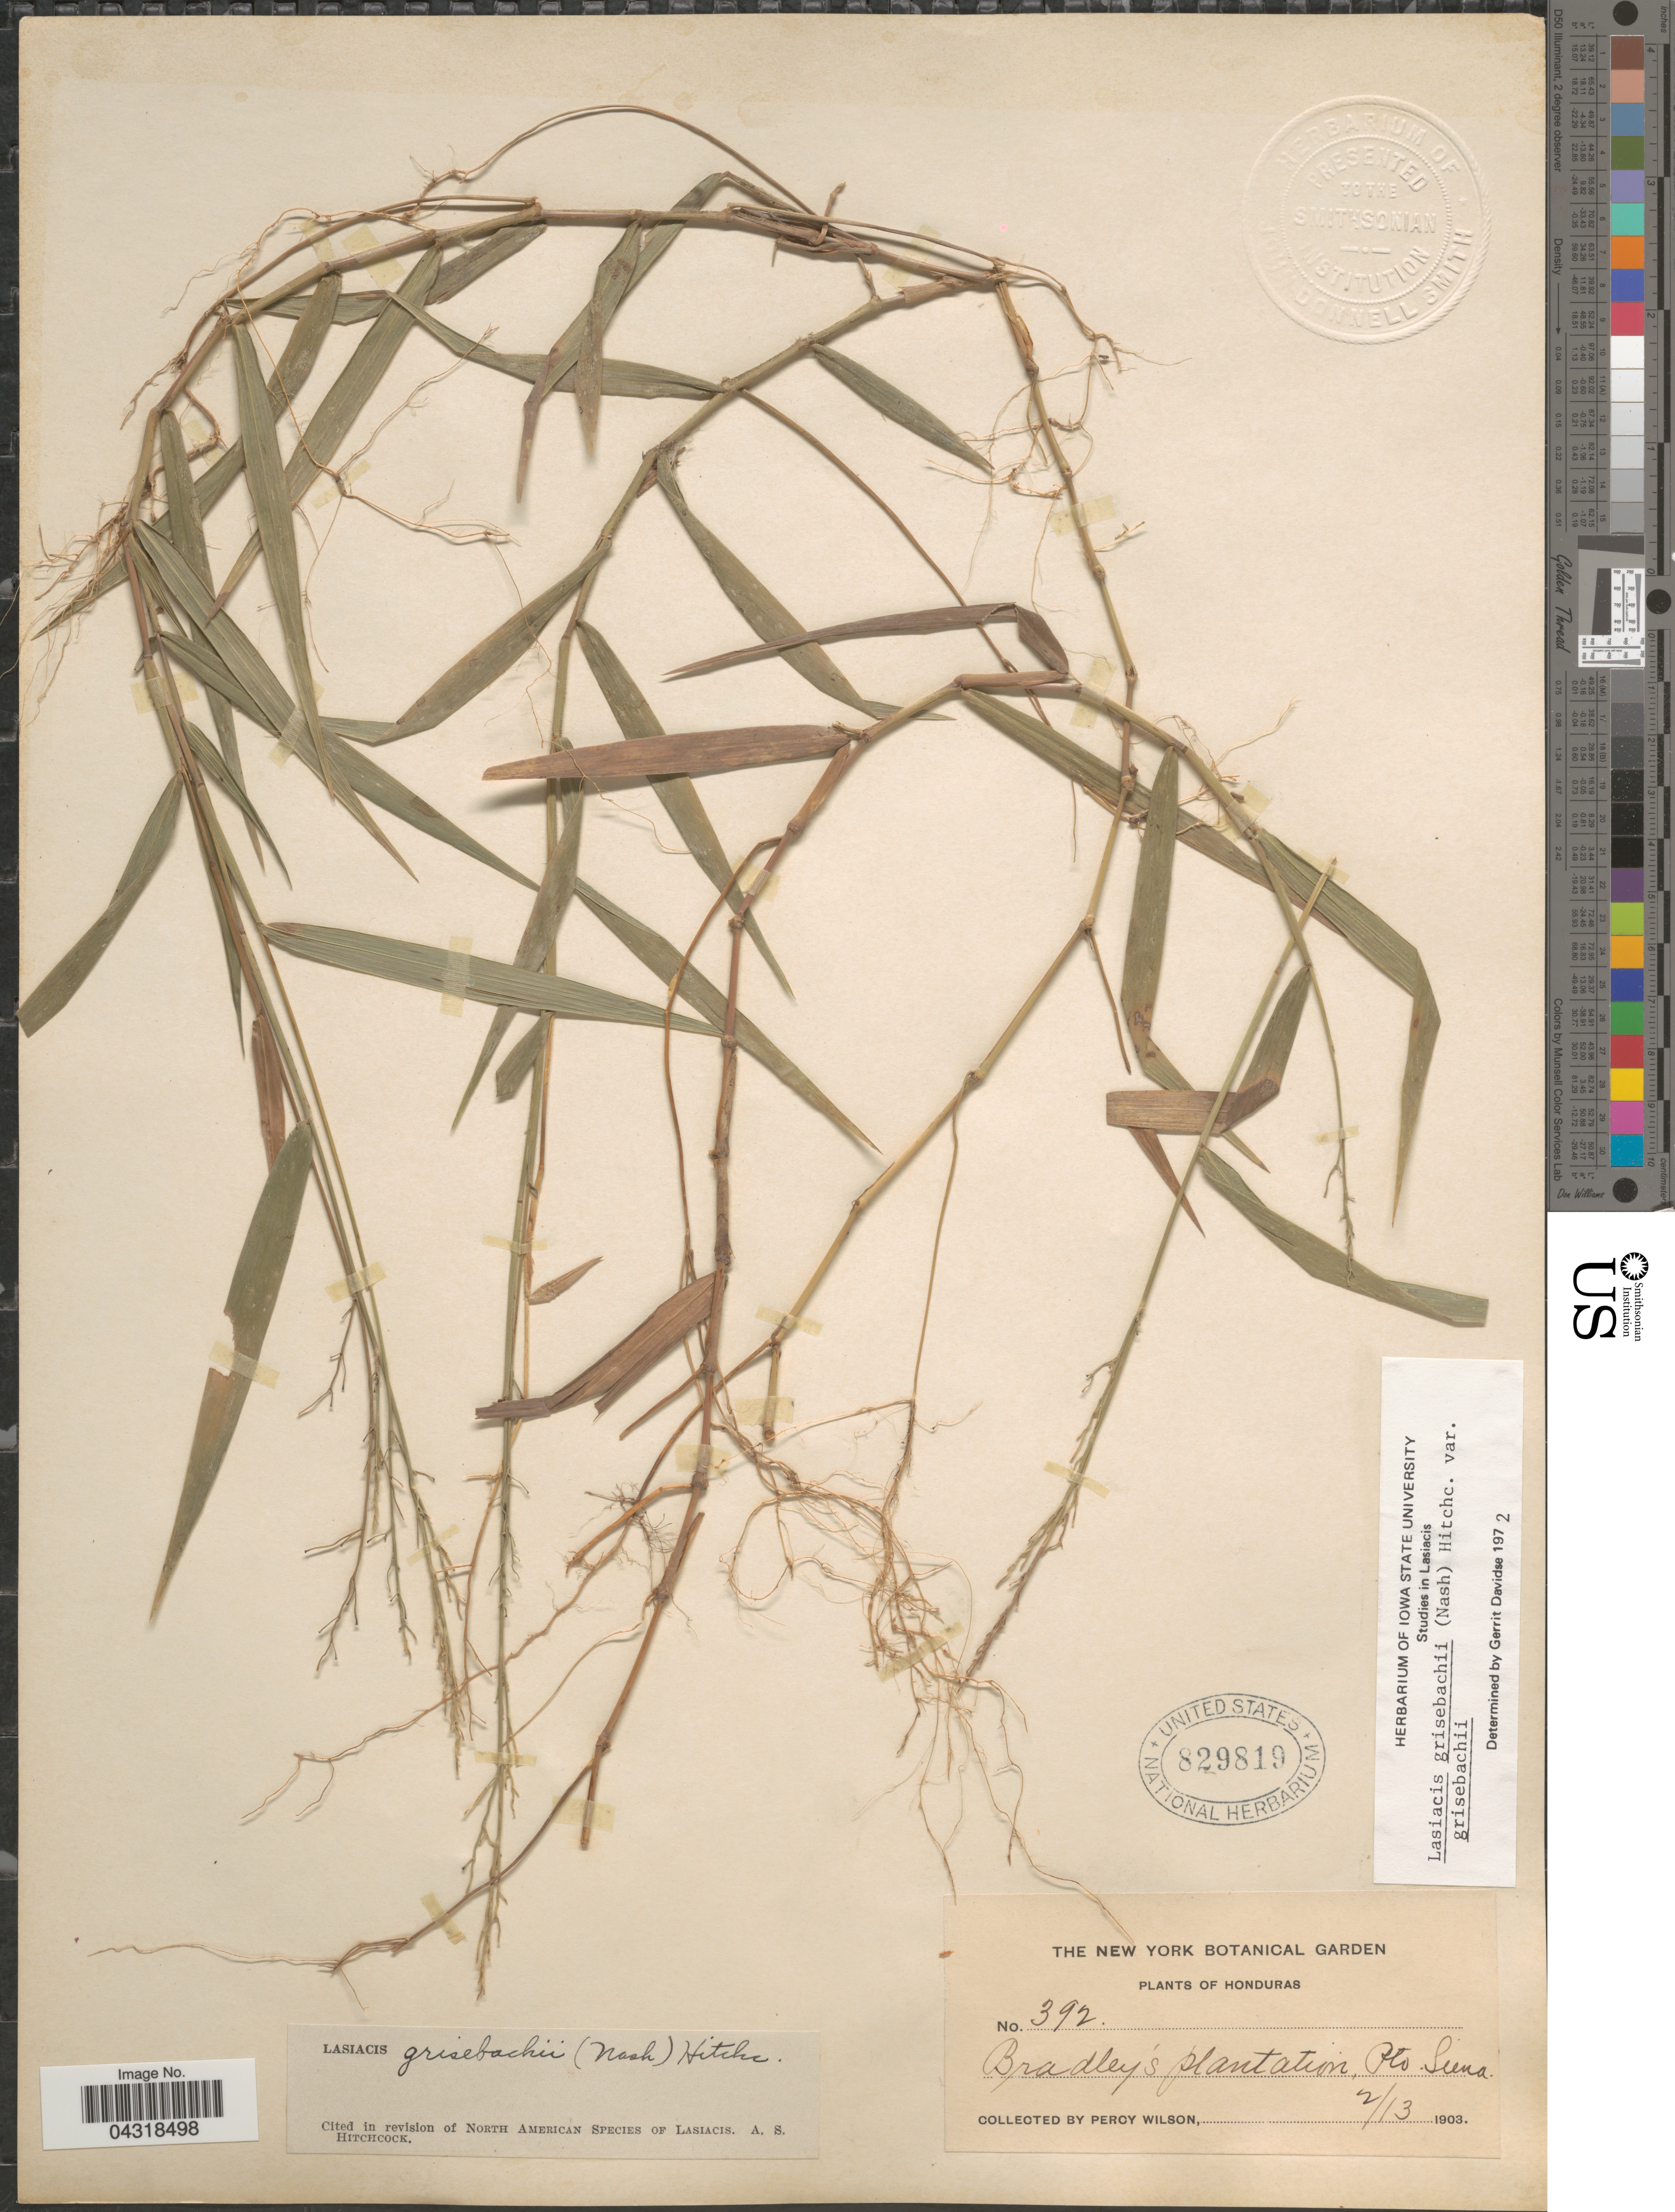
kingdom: Plantae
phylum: Tracheophyta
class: Liliopsida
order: Poales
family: Poaceae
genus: Lasiacis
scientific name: Lasiacis grisebachii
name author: (Nash) Hitchc.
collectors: P. Wilson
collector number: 392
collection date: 1903-02-13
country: Honduras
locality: Bradley's Plantation, Pto. Sierra.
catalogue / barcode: US 829819